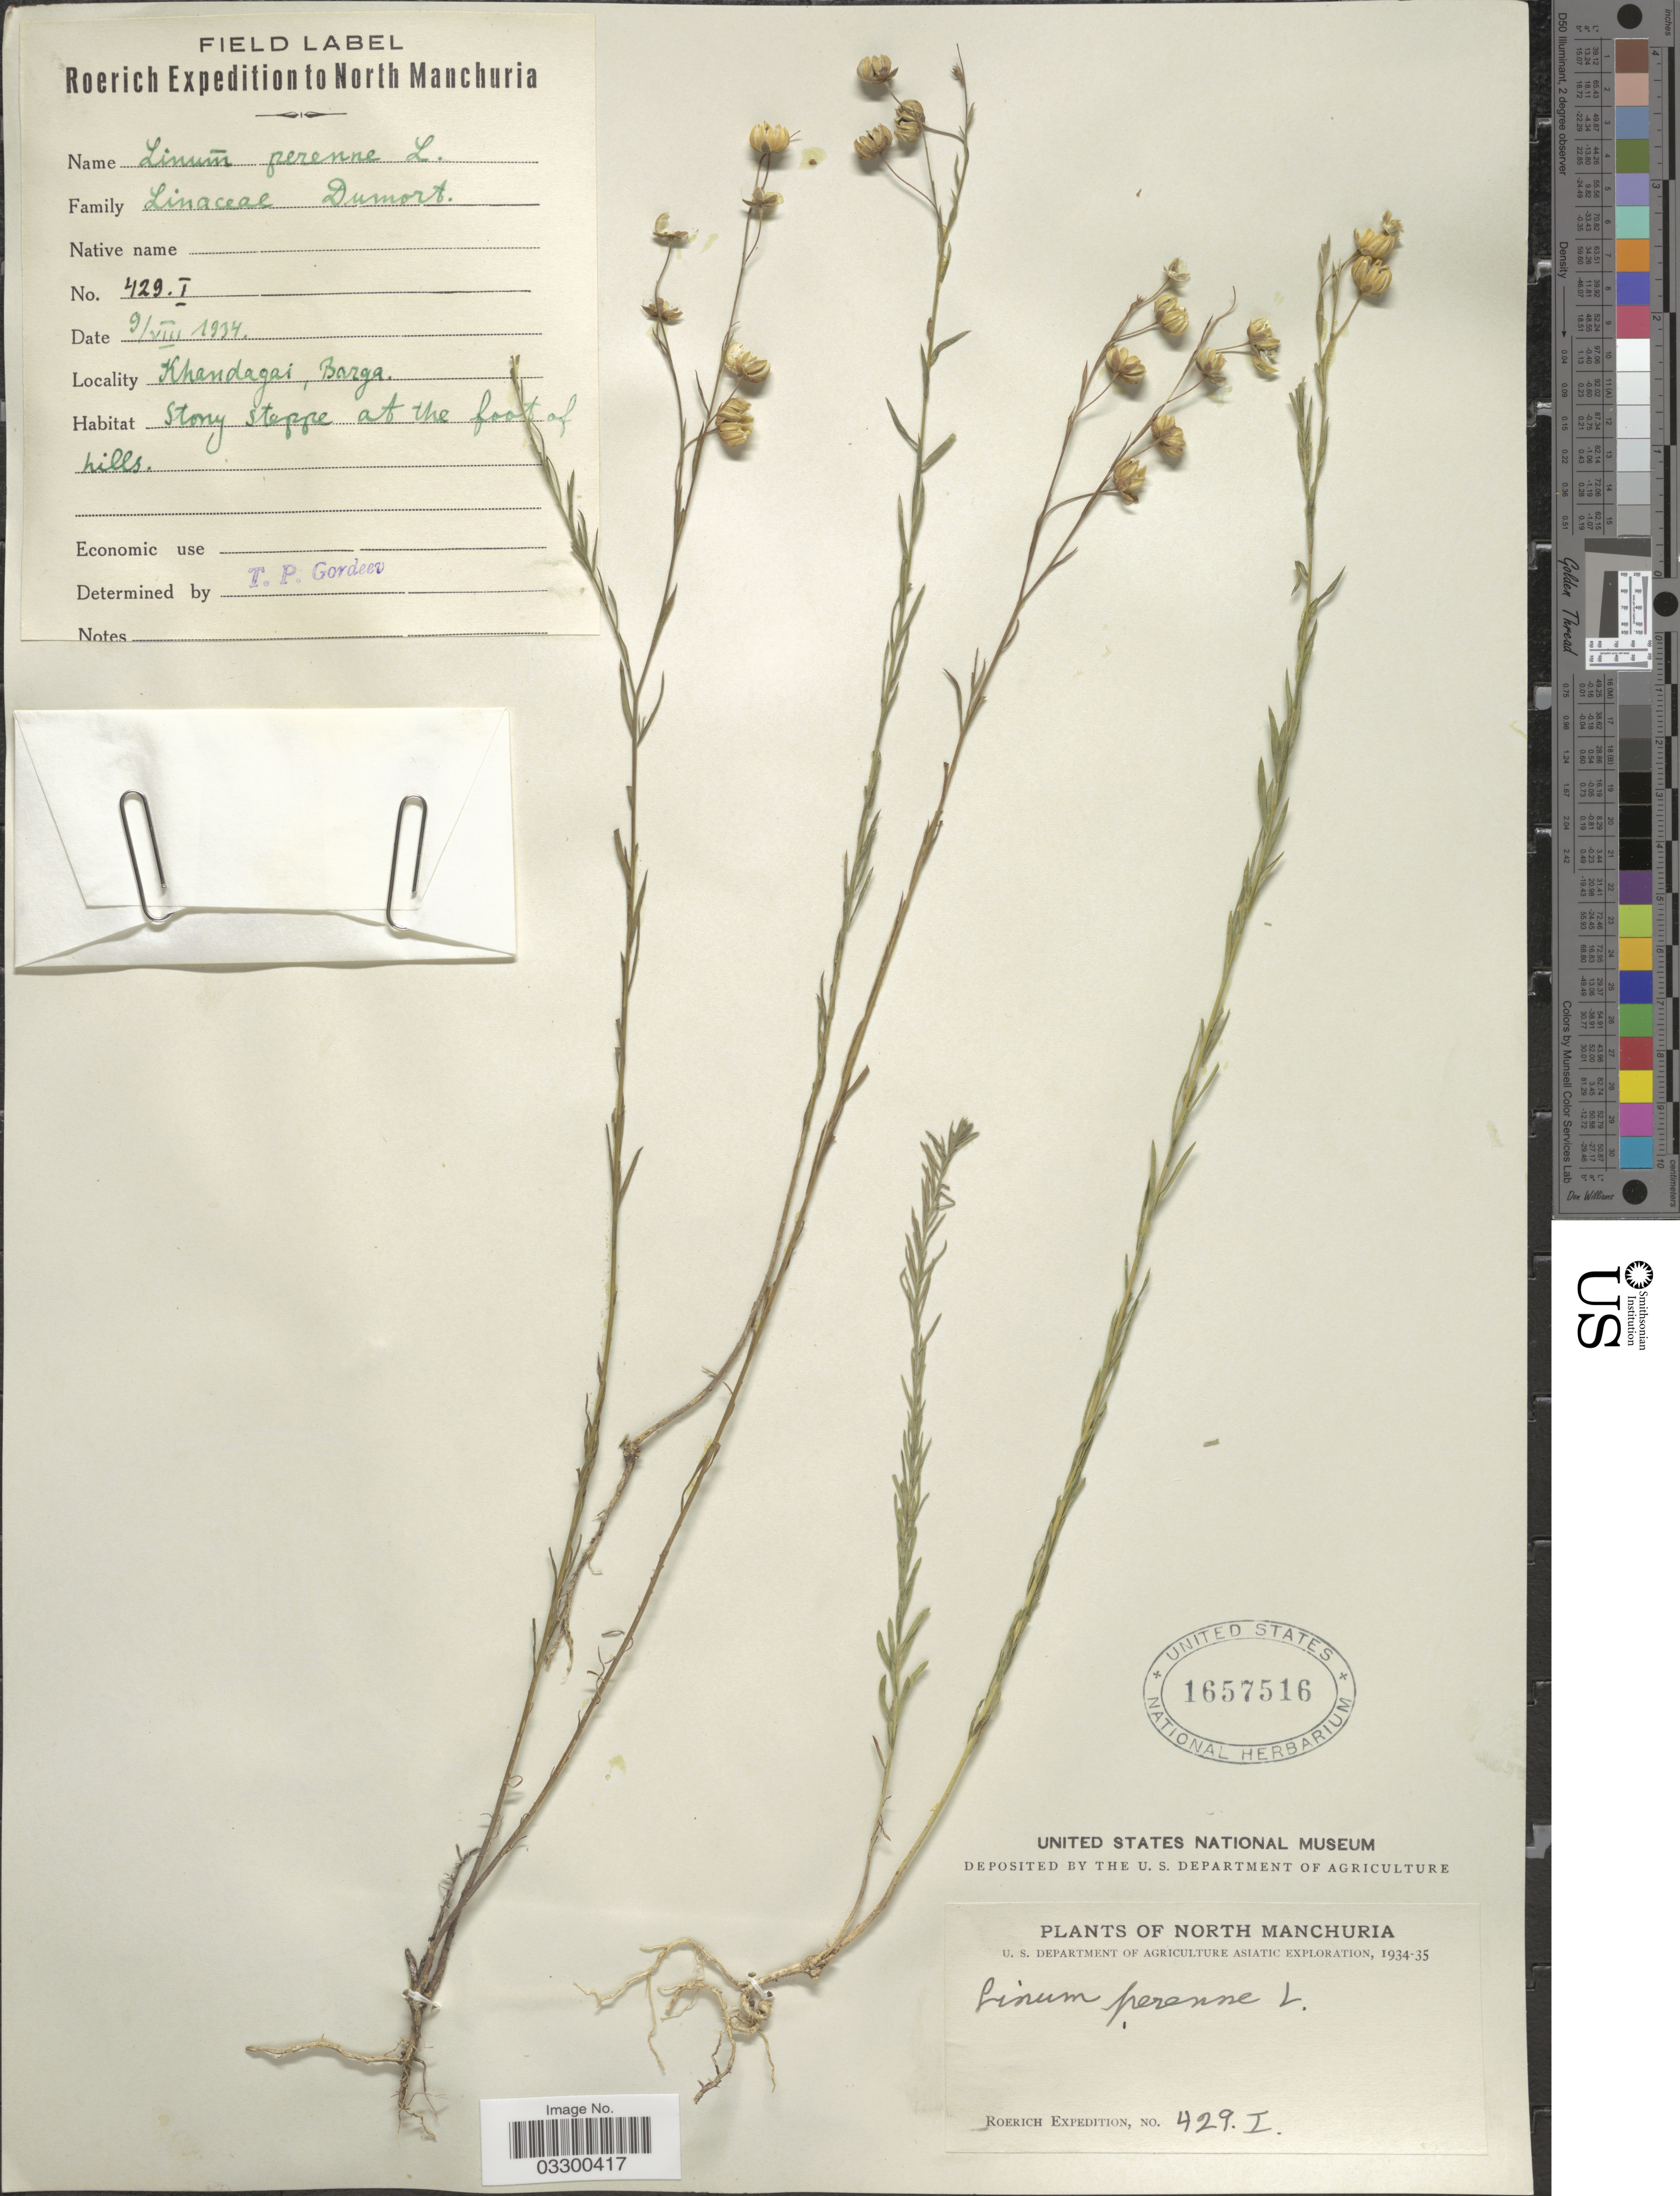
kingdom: Plantae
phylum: Tracheophyta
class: Magnoliopsida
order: Malpighiales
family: Linaceae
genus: Linum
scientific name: Linum perenne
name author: L.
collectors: Roerich Expedition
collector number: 429I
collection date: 1934-08-09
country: China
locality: North Manchuria. Khandagai, Barga.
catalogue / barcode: US 1657516